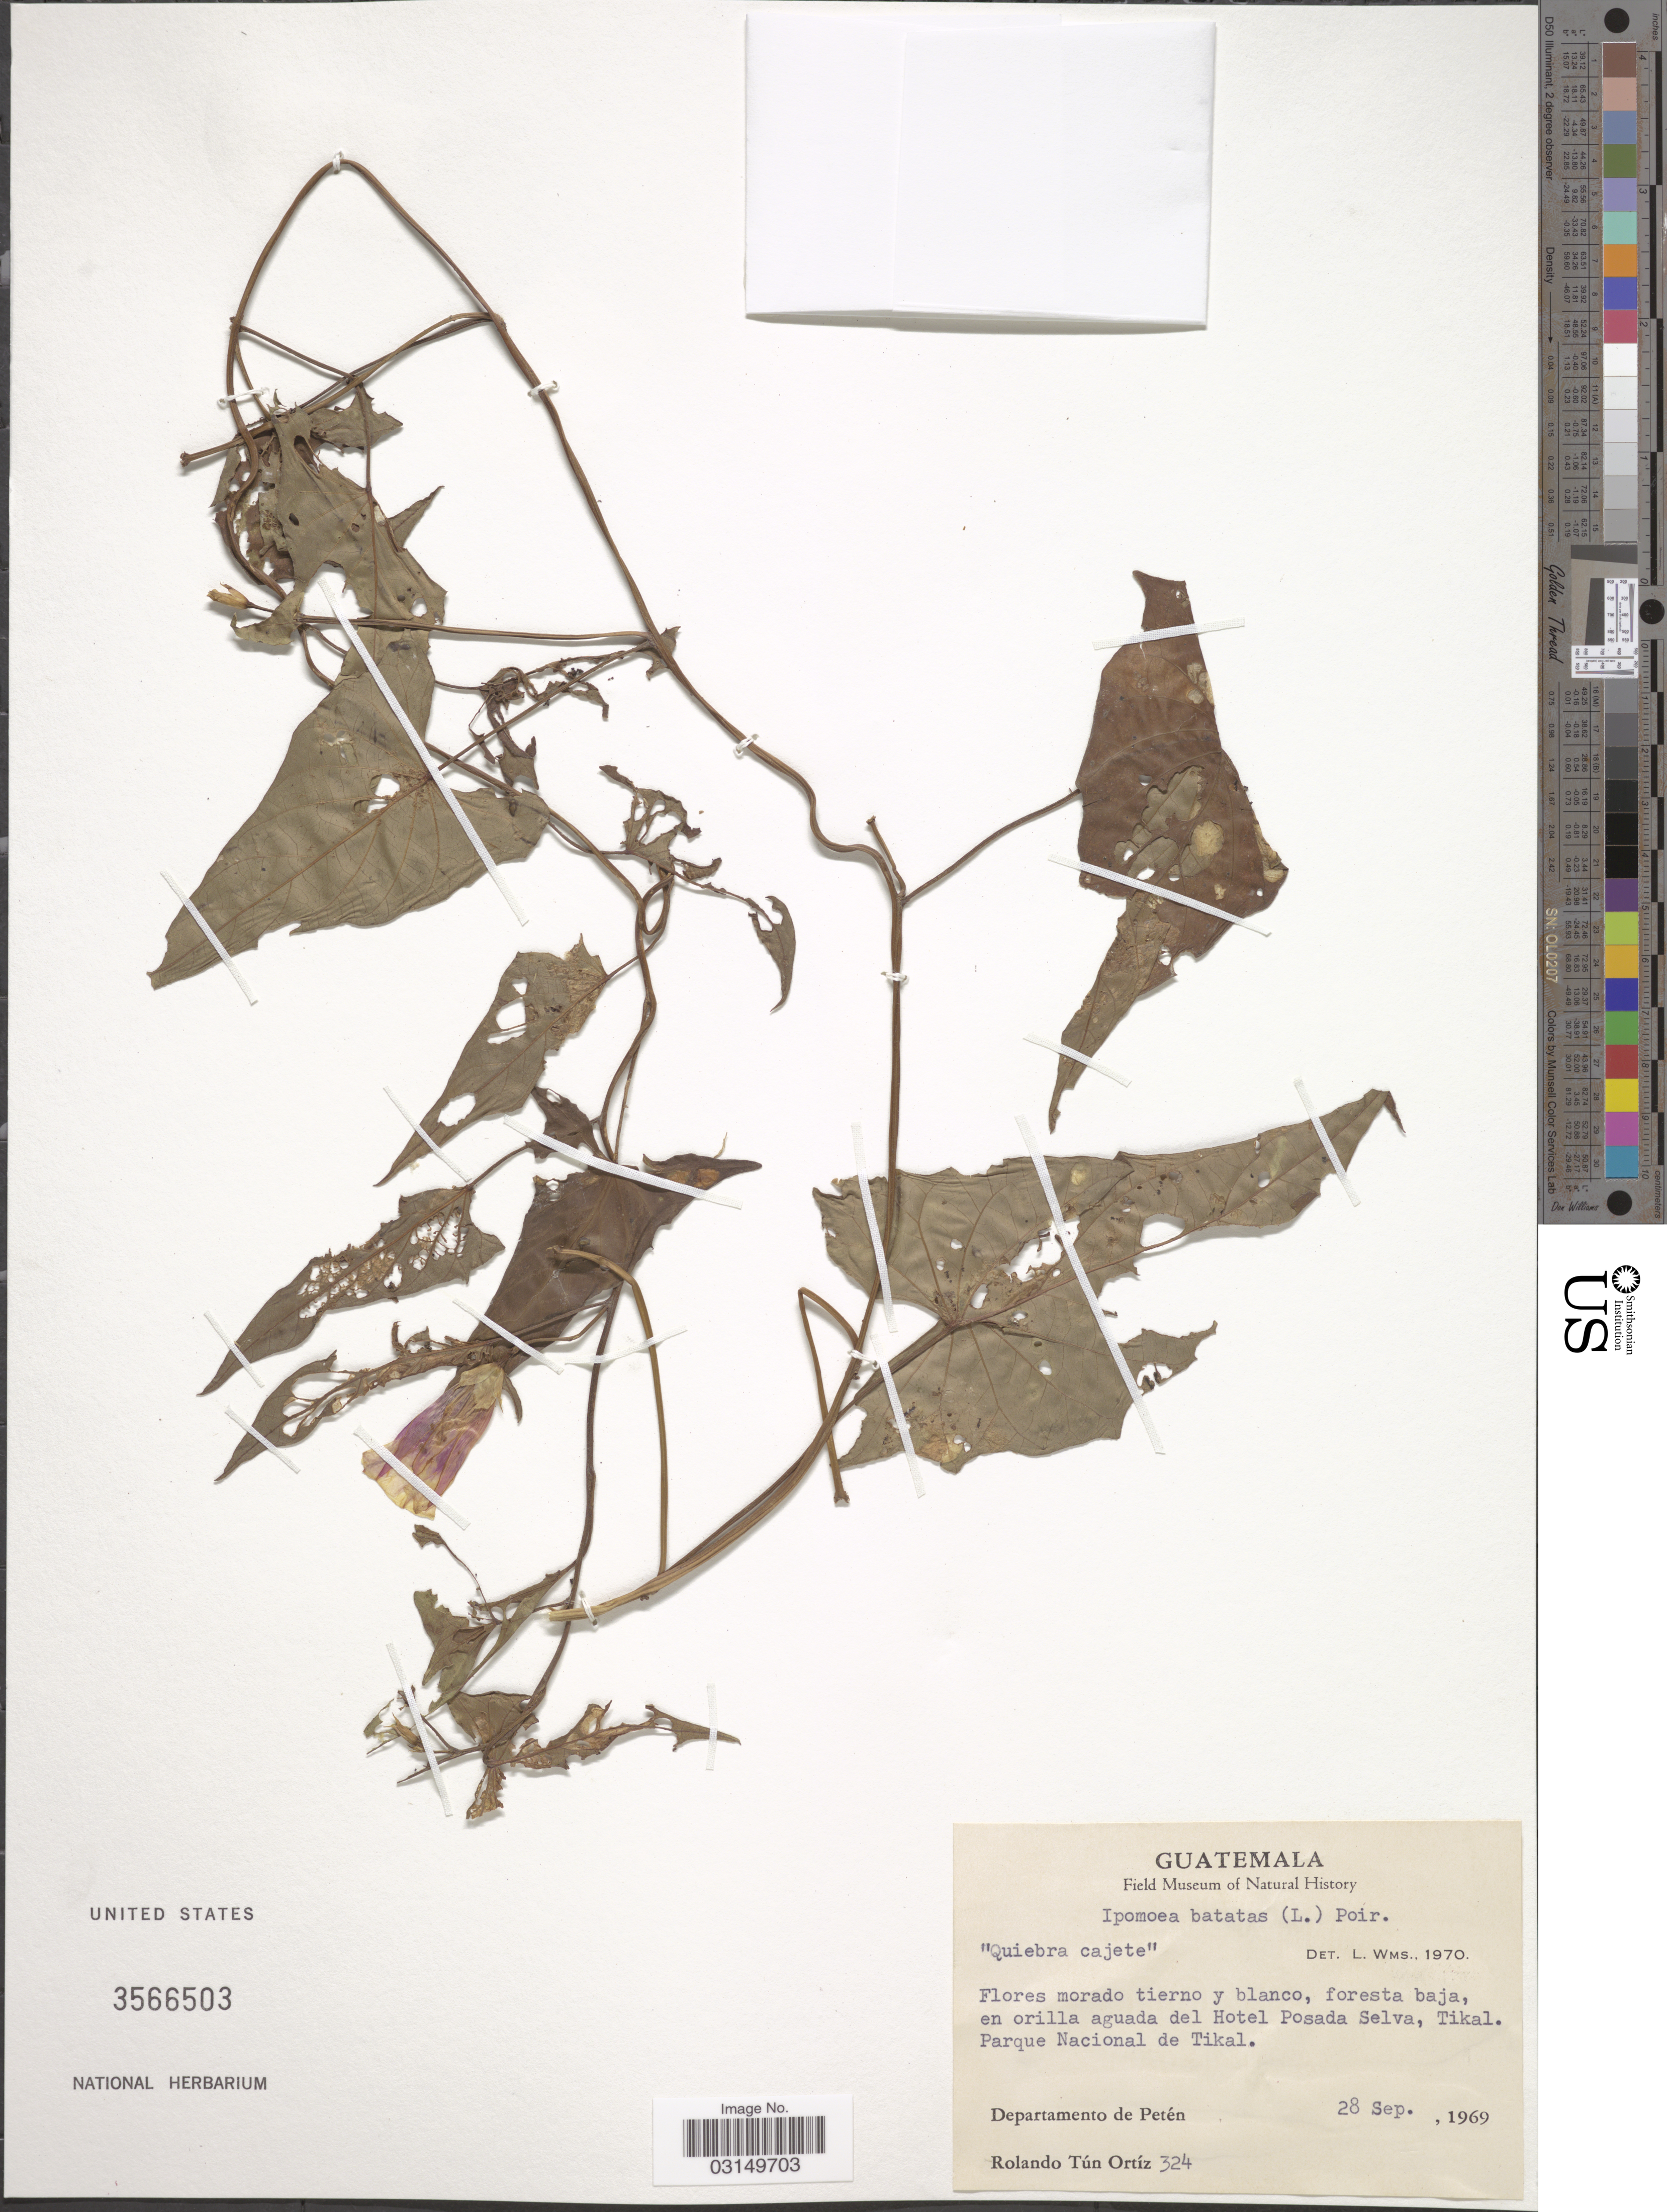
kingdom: Plantae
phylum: Tracheophyta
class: Magnoliopsida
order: Solanales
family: Convolvulaceae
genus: Ipomoea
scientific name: Ipomoea batatas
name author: (L.) Lam.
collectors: R. T. Ortíz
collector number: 324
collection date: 1969-09-28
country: Guatemala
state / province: El Petén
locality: Foresta baja, en orilla aguada del Hotel Posada Selva, Tikal, Parque Nacional de Tikal, Departamento de Petén.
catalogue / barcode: US 3566503